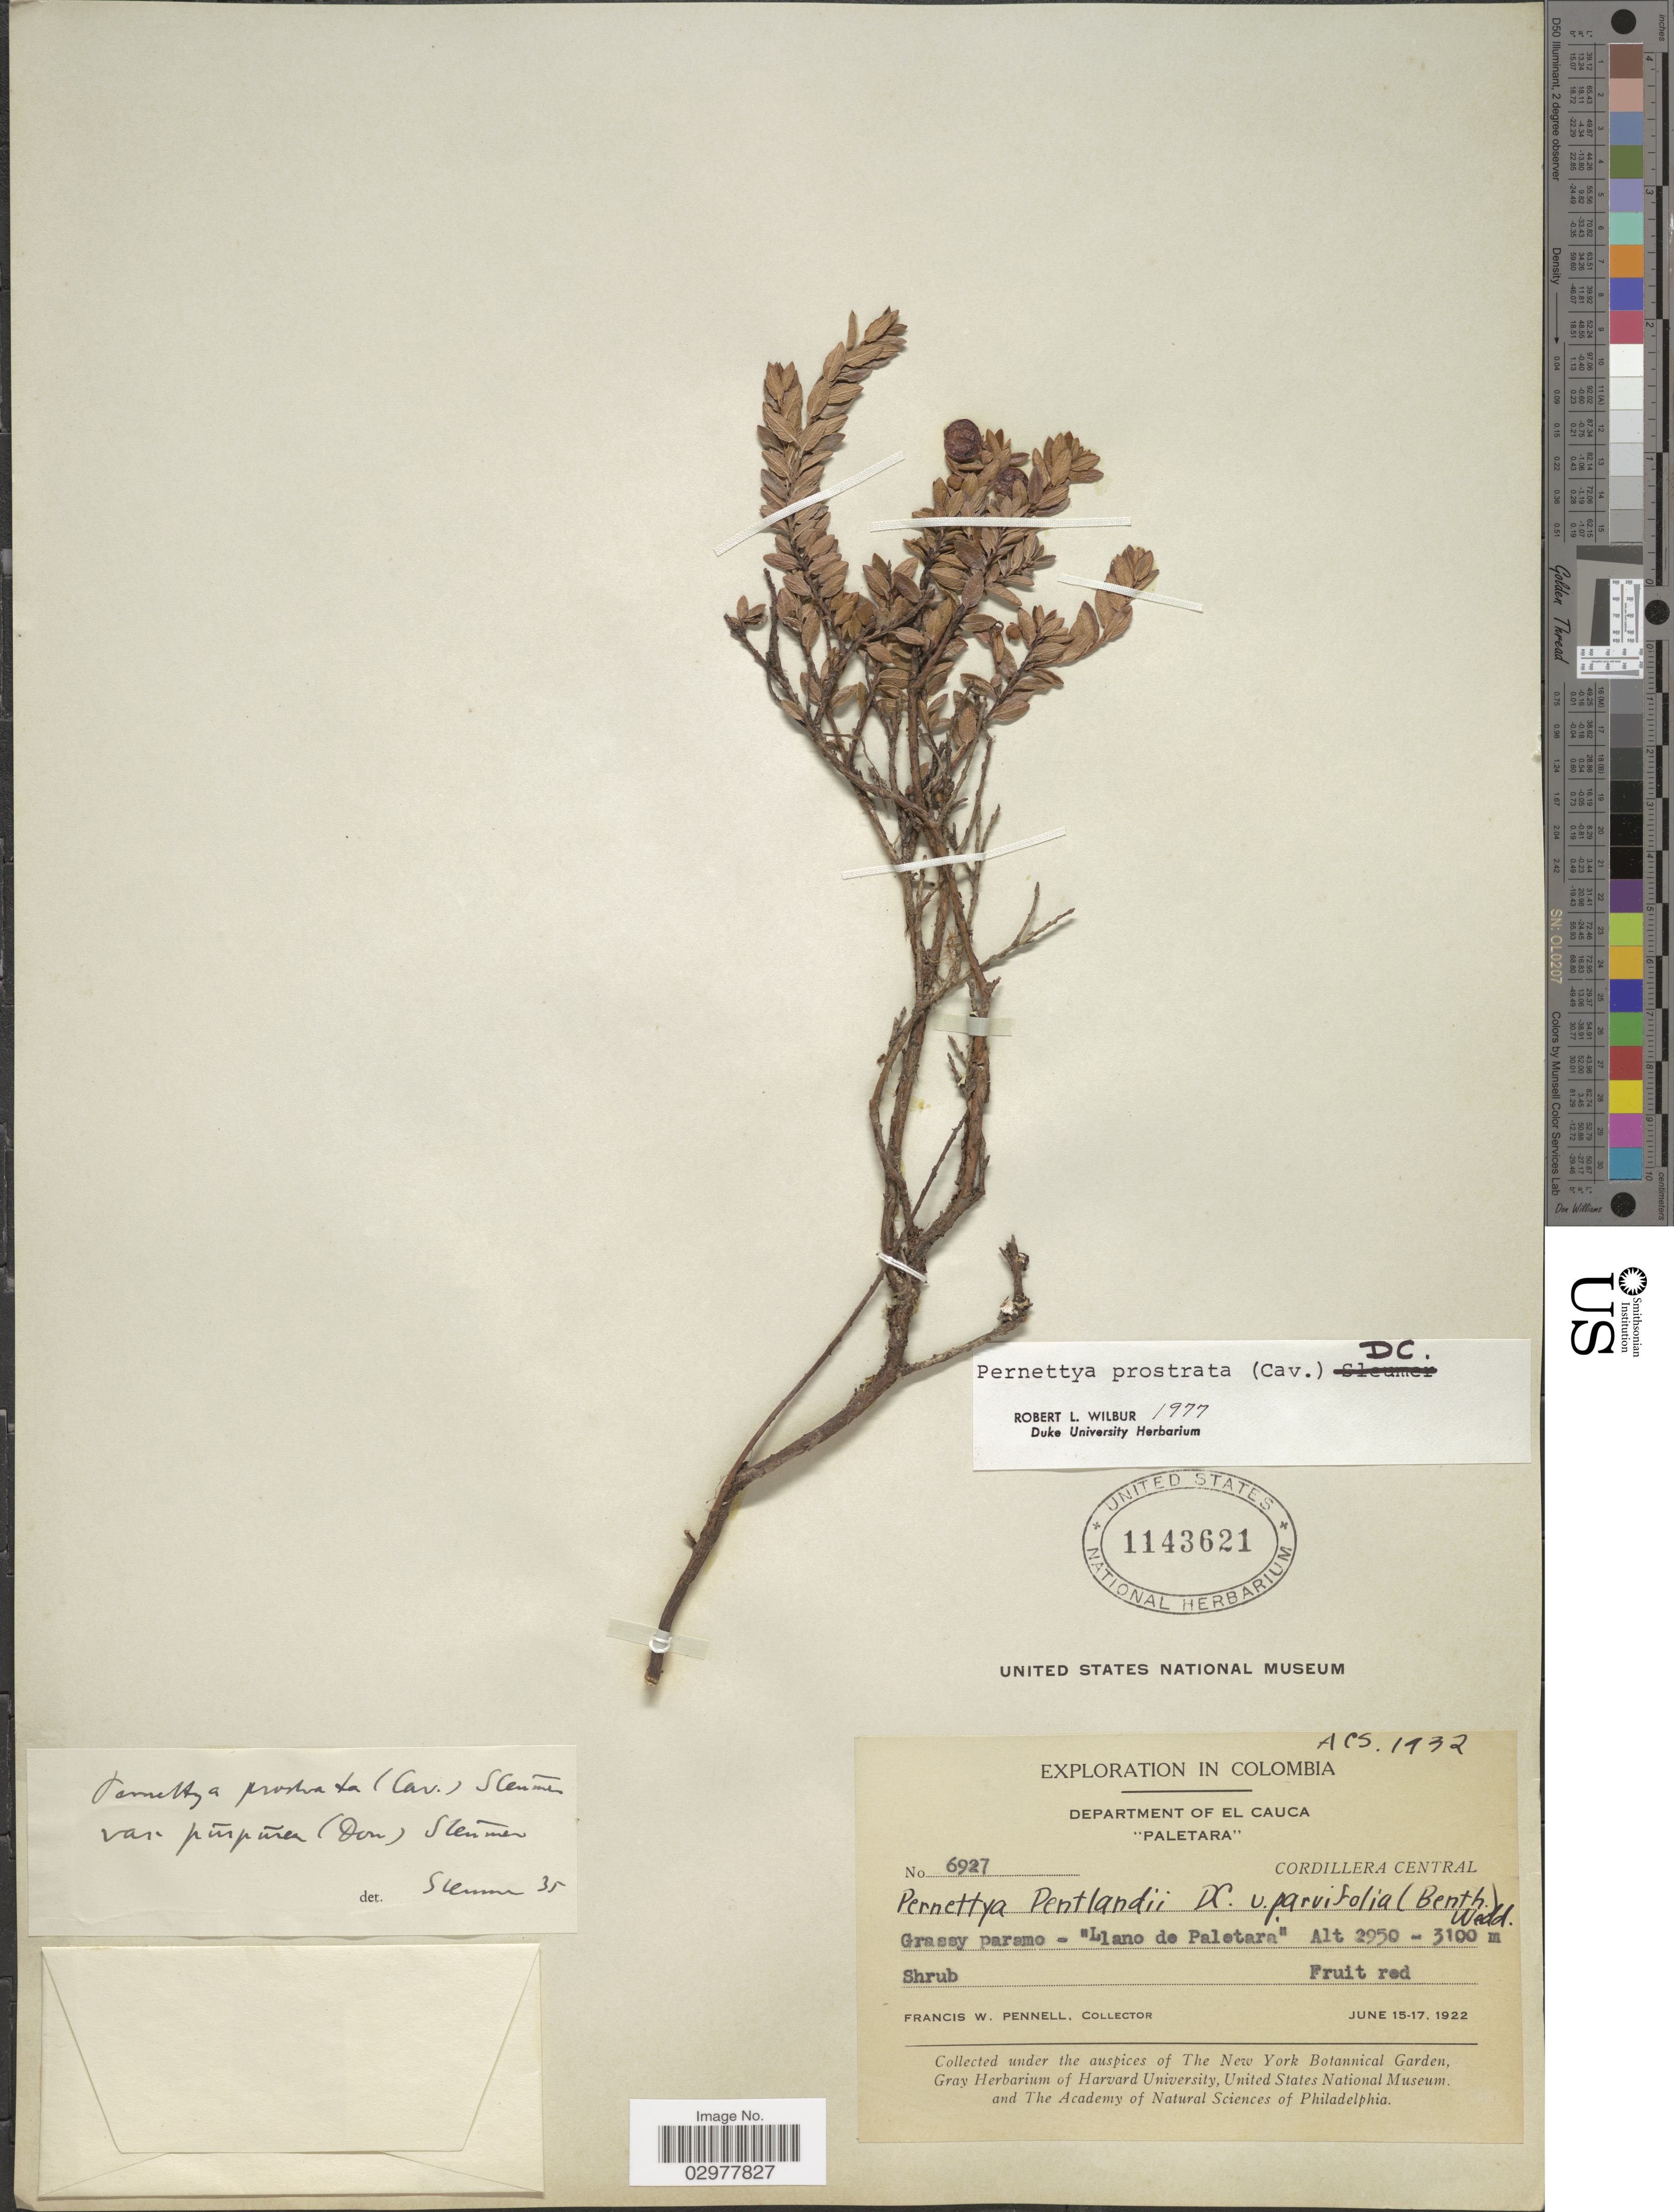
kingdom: Plantae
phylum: Tracheophyta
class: Magnoliopsida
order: Ericales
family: Ericaceae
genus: Pernettya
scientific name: Pernettya prostrata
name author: (Cav.) DC.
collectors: F. W. Pennell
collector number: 6927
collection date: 1922-06-15/1922-06-17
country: Colombia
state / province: Cauca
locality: Department of El Cauca, "Paletara", Cordillera Central.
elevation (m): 2950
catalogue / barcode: US 1143621